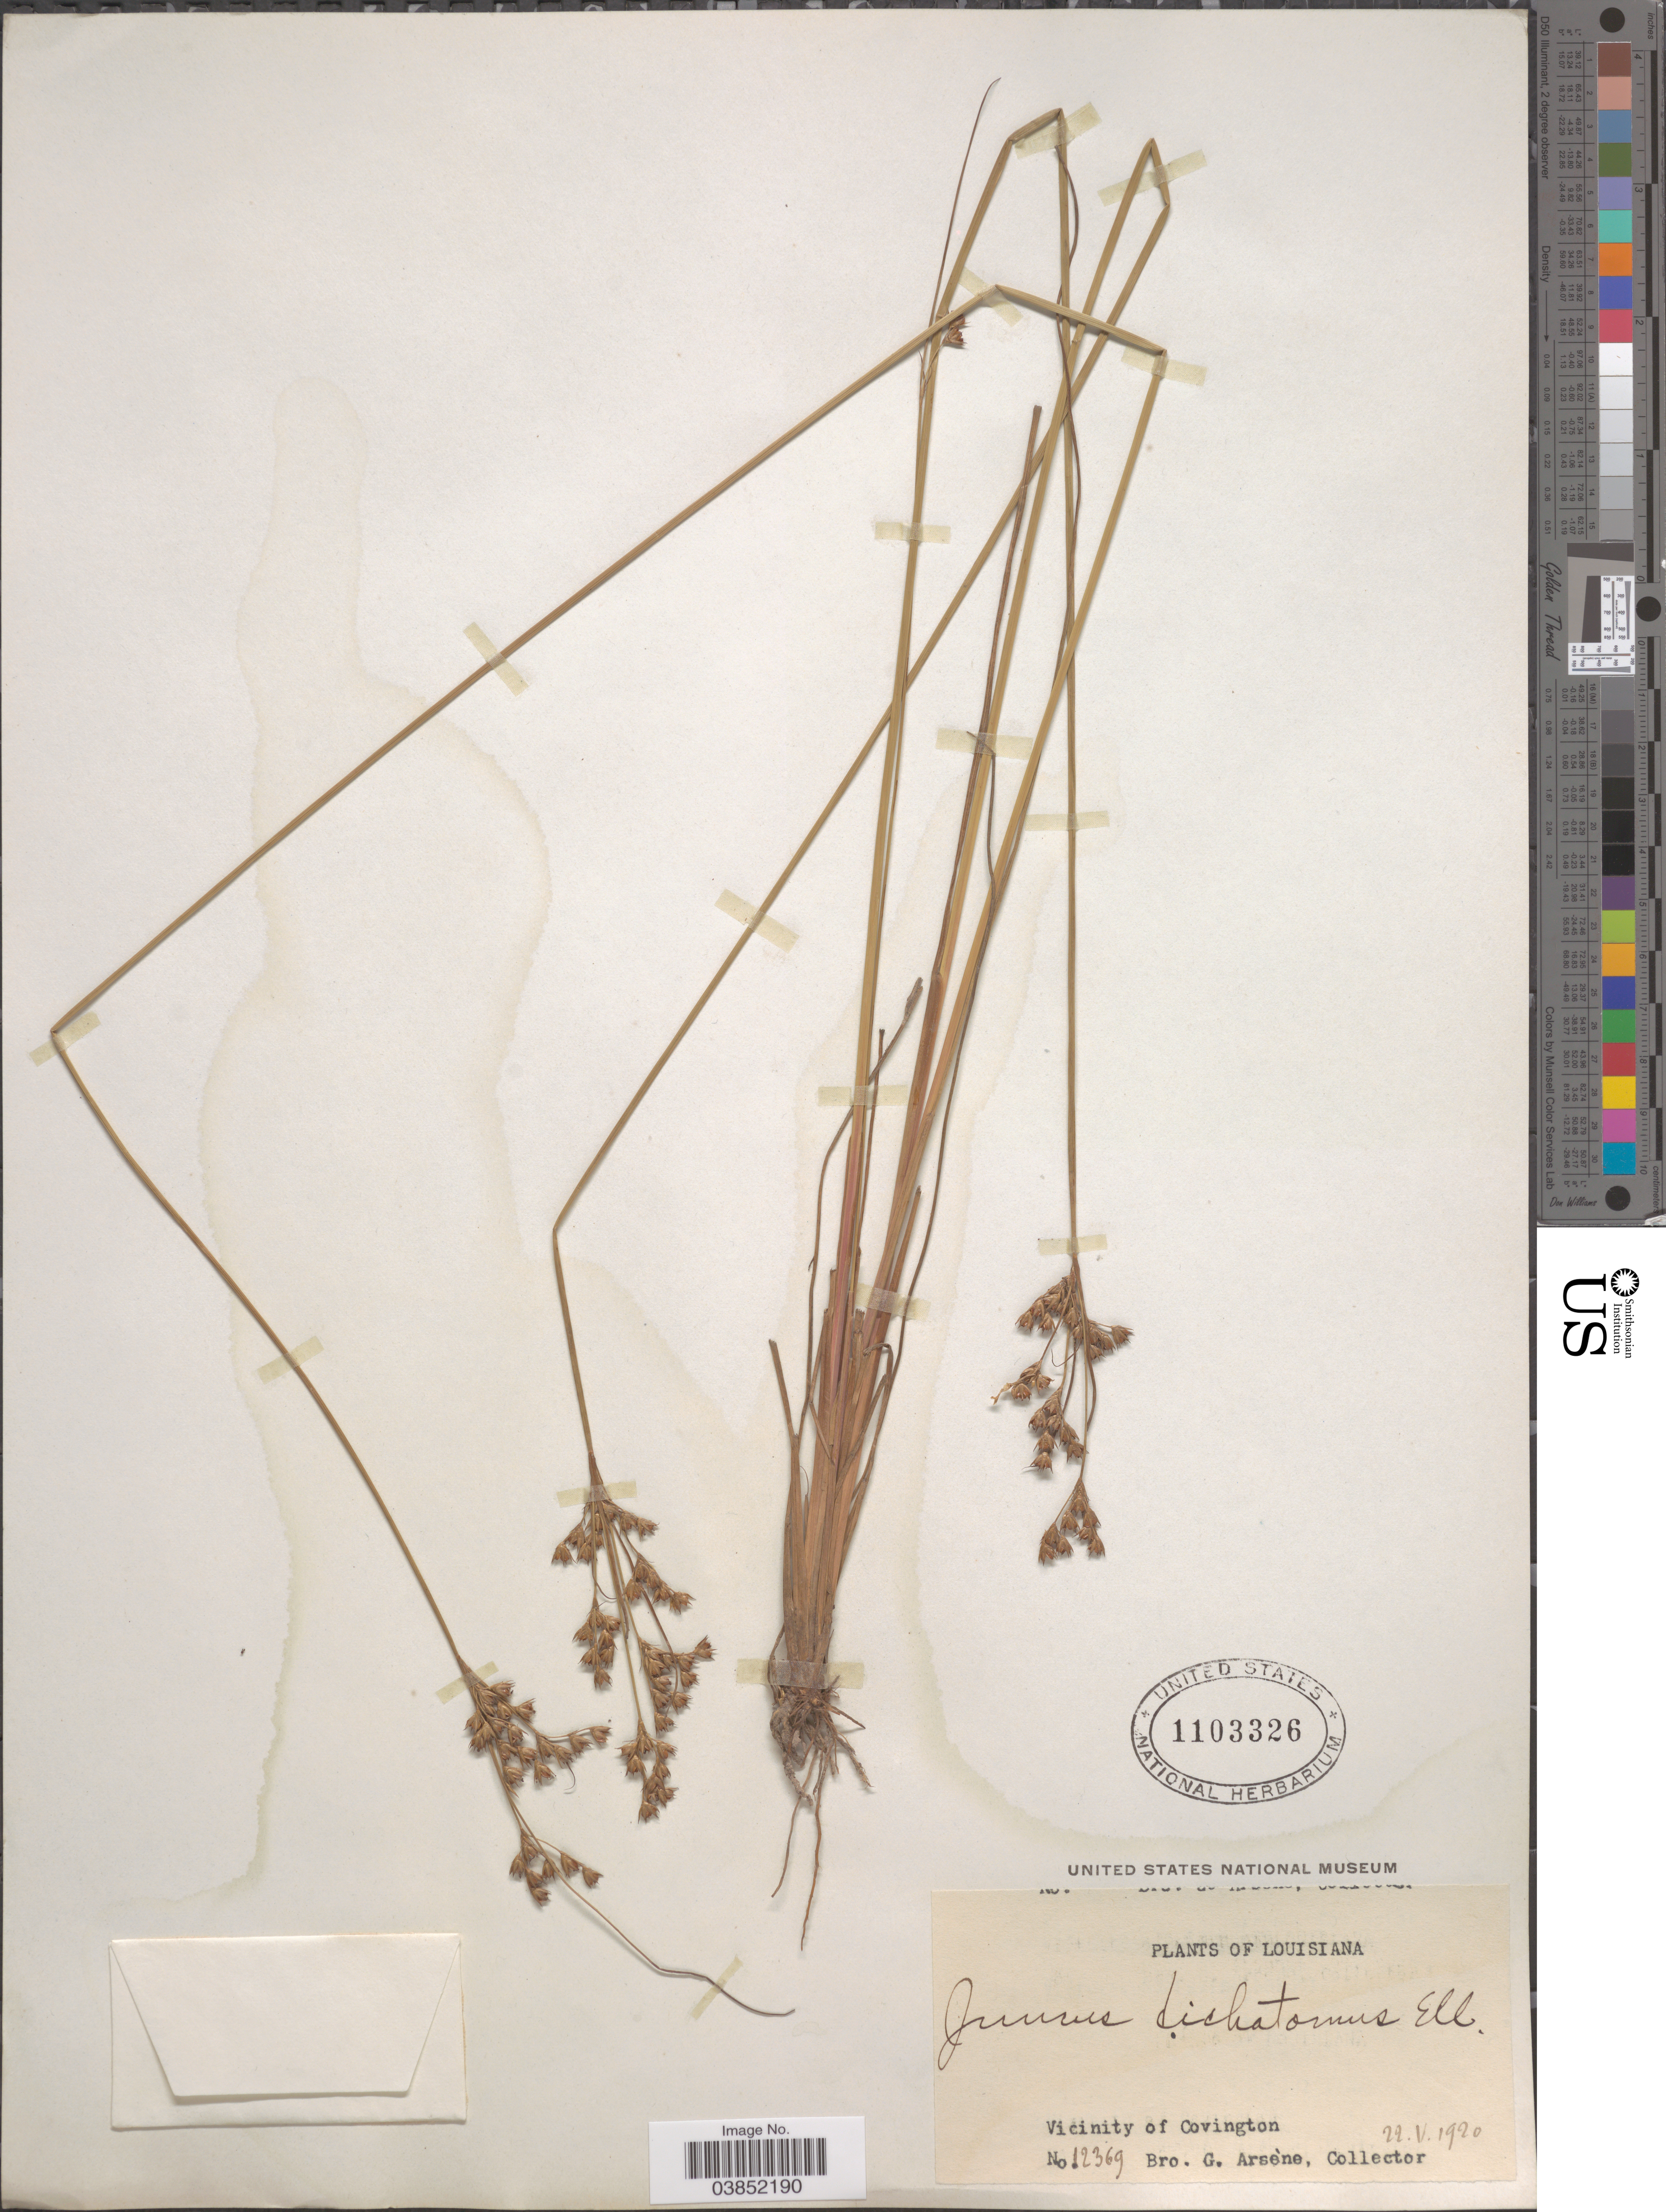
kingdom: Plantae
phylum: Tracheophyta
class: Liliopsida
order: Poales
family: Juncaceae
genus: Juncus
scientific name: Juncus dichotomus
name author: Elliott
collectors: Bro. G. Arsène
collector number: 12369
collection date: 1920-05-22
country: United States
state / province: Louisiana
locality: Vicinity of Covington.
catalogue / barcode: US 1103326